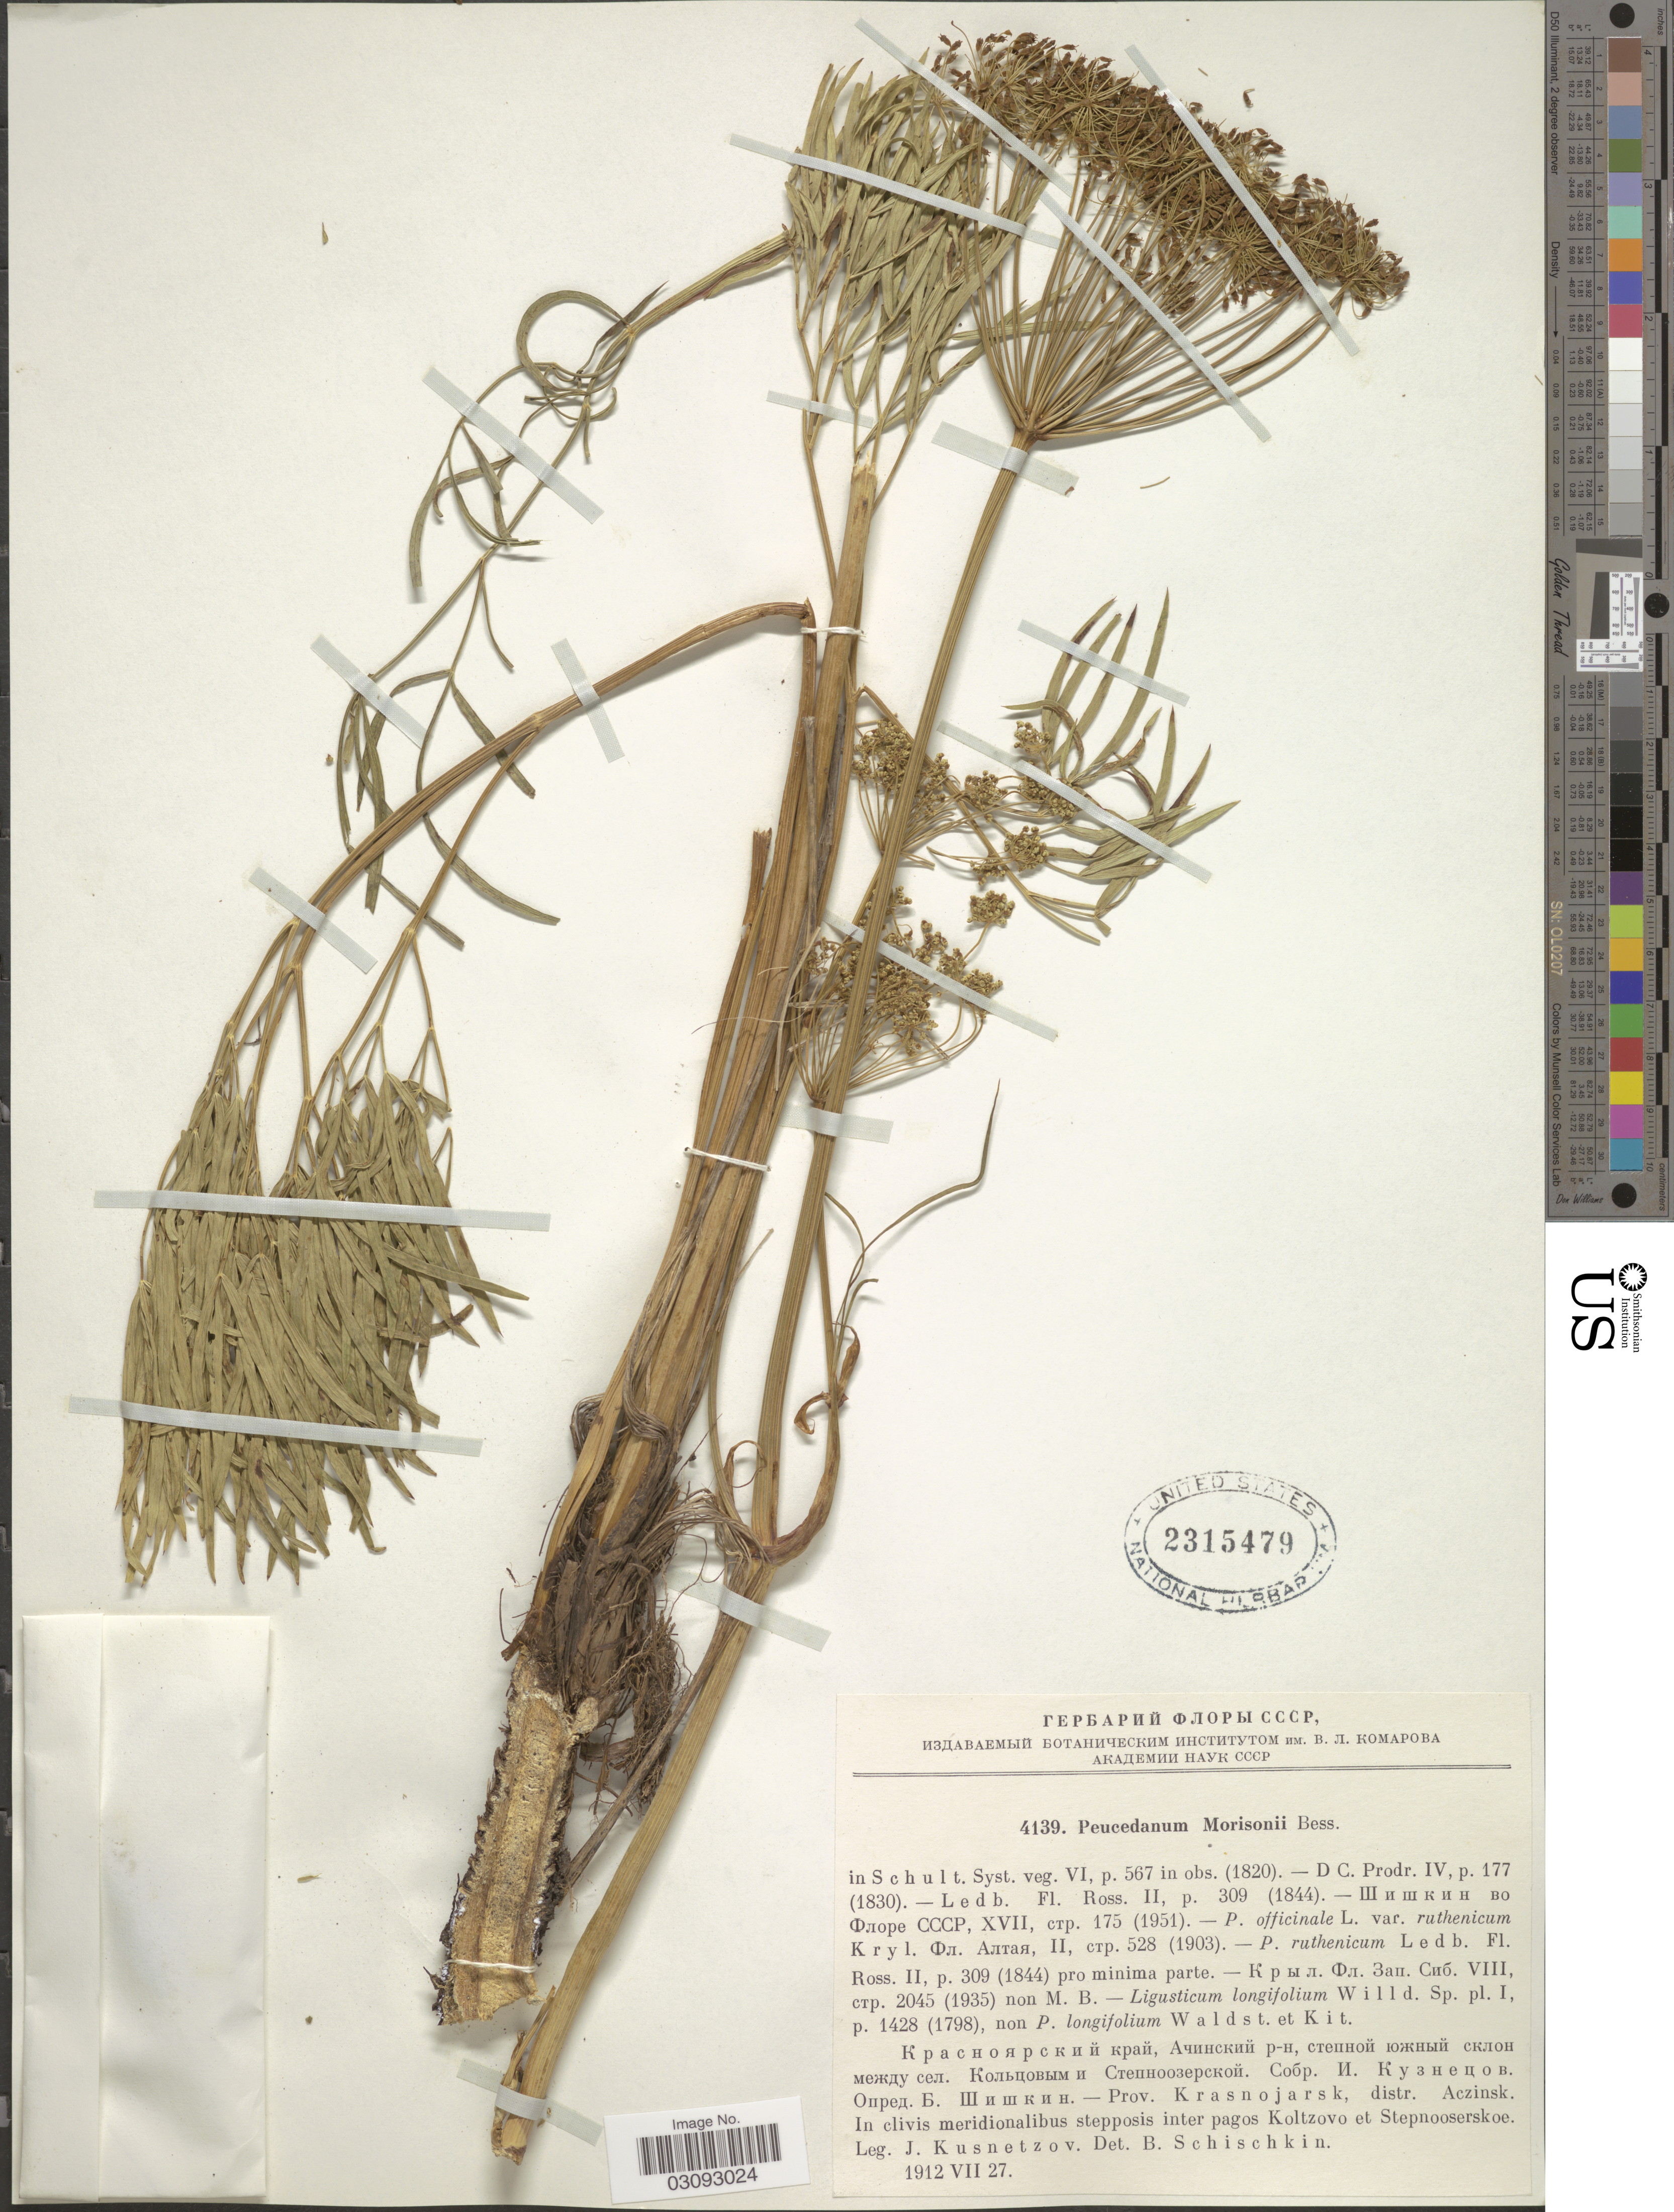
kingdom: Plantae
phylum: Tracheophyta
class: Magnoliopsida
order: Apiales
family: Apiaceae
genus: Peucedanum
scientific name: Peucedanum morisonii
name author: Besser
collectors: J. Kusnetzov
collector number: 4139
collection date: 1912-07-27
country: Russian Federation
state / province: Krasnoyarsk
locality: Prov. Krasnojarsk, distr. Aczinsk, In clivis meridionalibus stepposis inter pagos Koltzovo et Stepnooserskoe.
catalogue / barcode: US 2315479